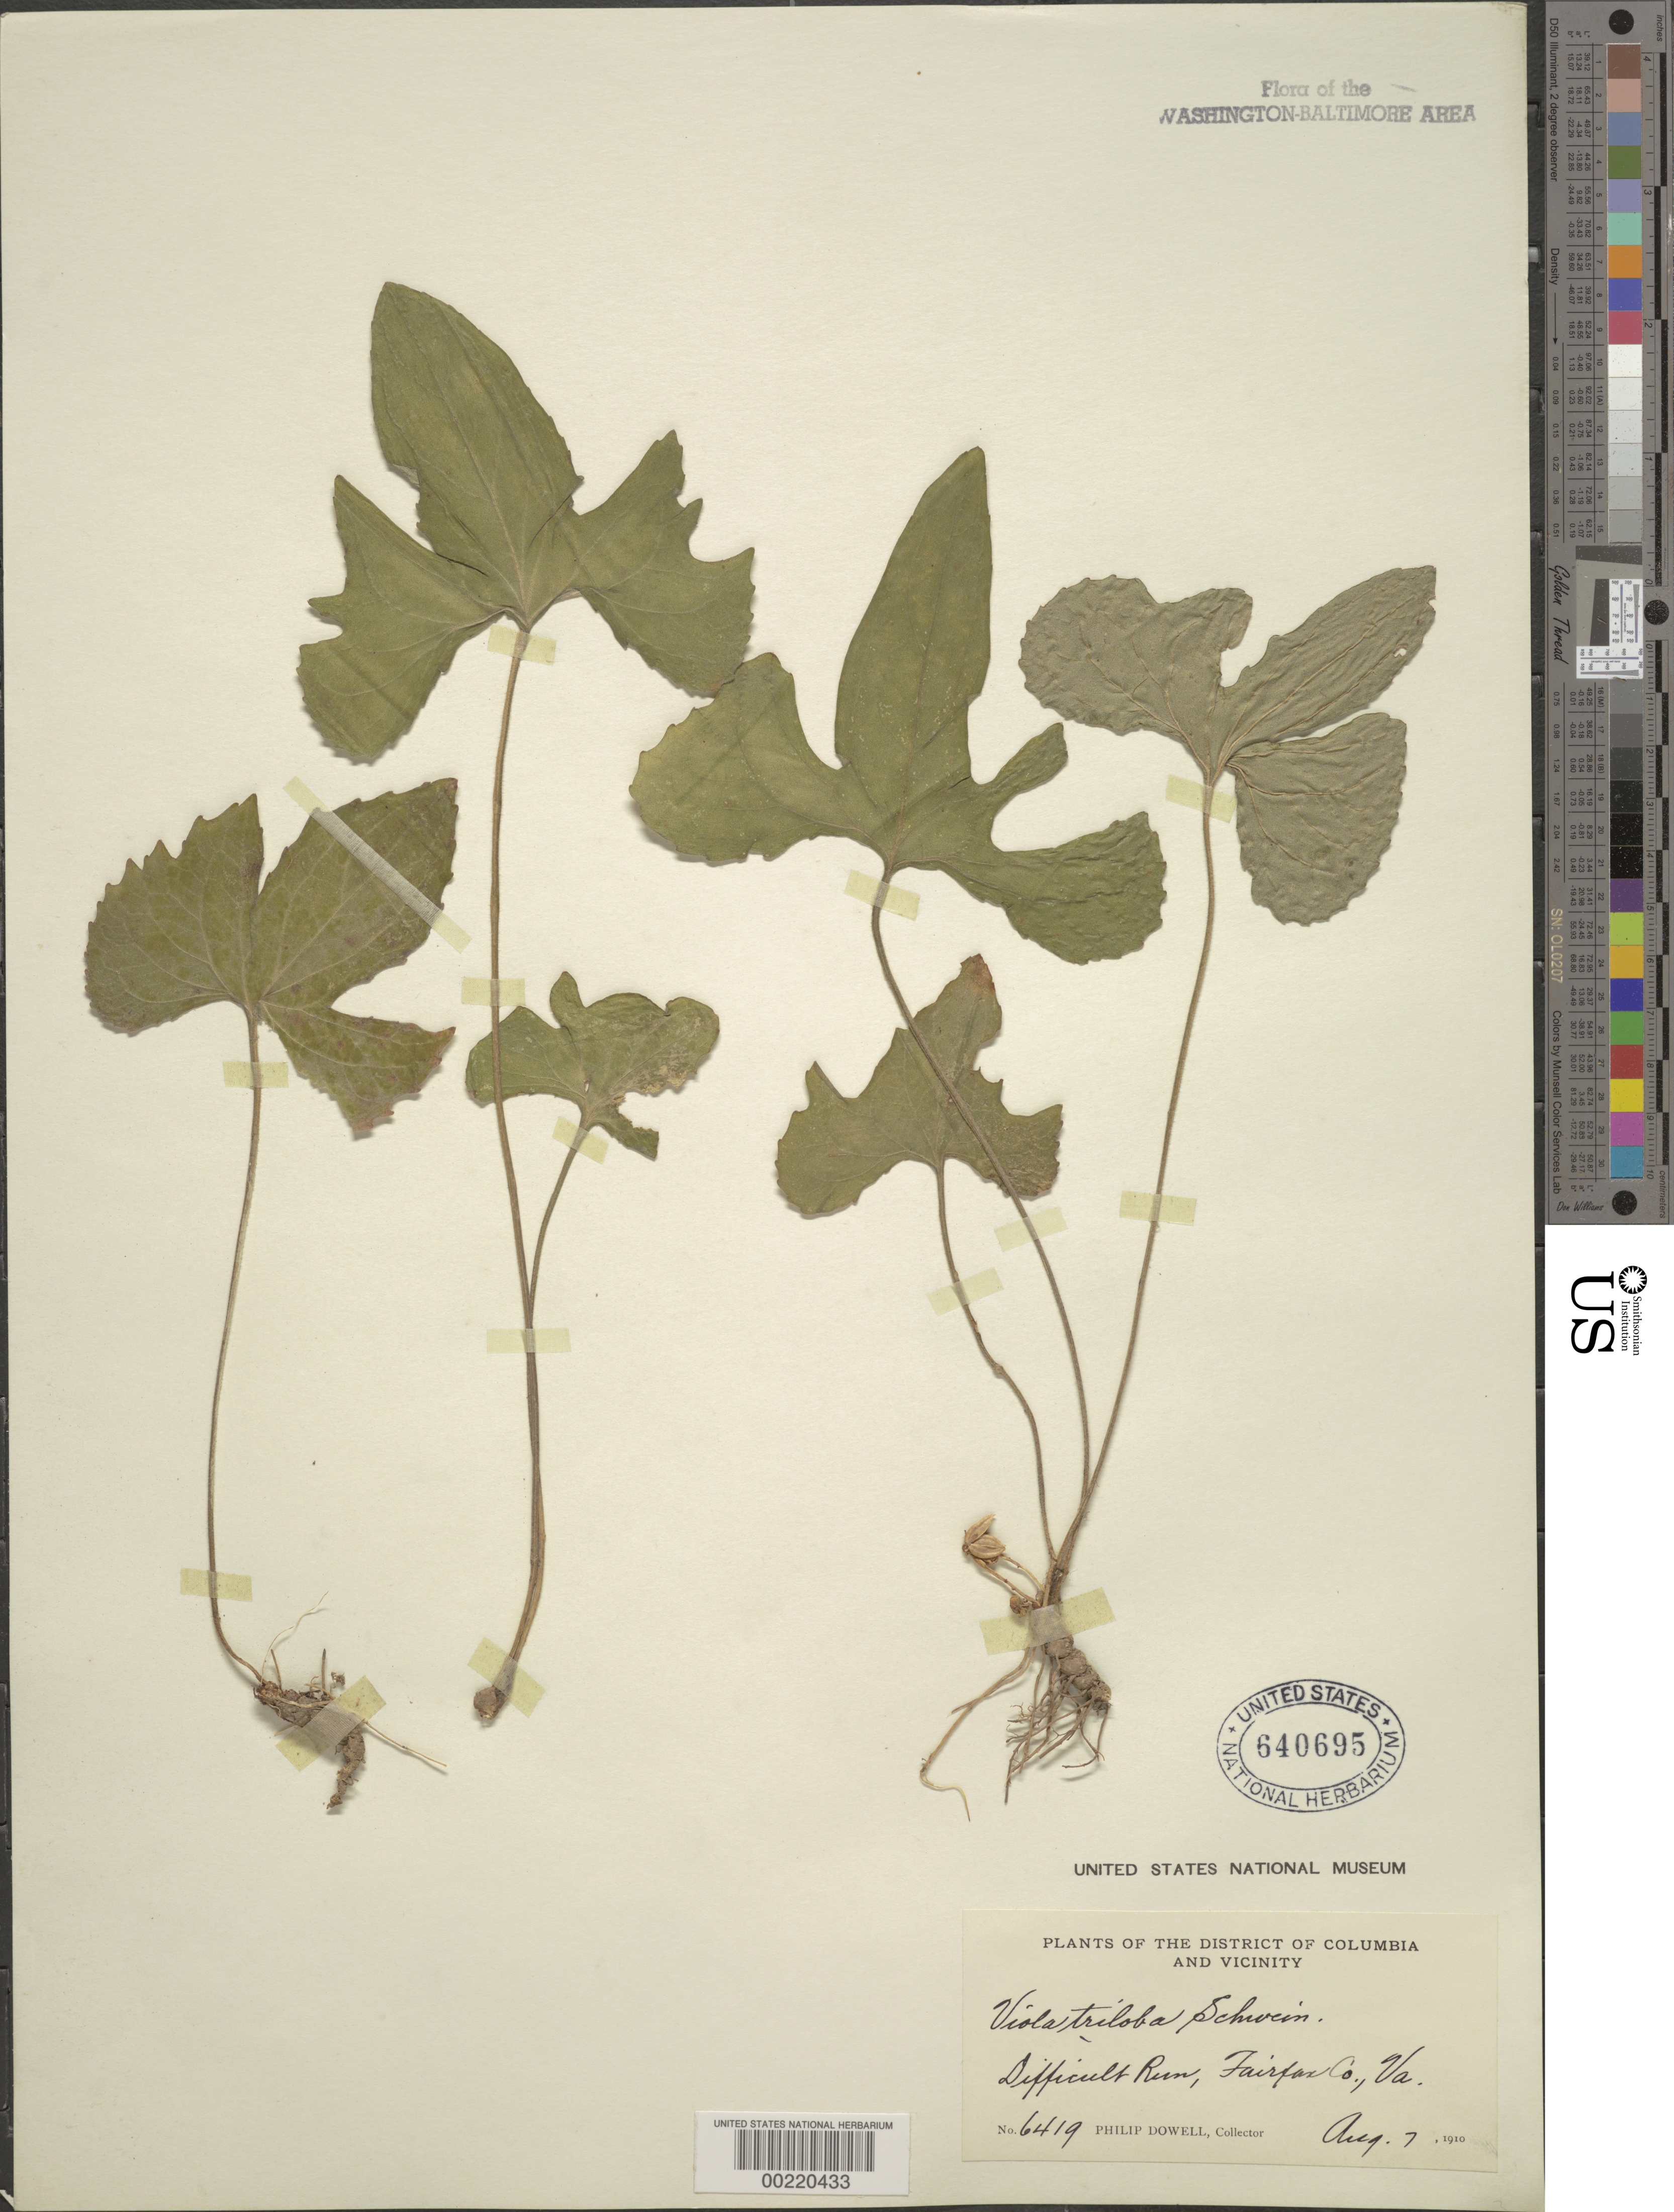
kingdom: Plantae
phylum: Tracheophyta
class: Magnoliopsida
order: Malpighiales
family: Violaceae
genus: Viola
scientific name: Viola palmata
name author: L.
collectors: P. Dowell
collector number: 6419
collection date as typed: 07 Aug 1910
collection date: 1910-08-07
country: United States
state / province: Virginia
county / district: Fairfax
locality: Difficult Run C. and O. Canal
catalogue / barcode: US 640695